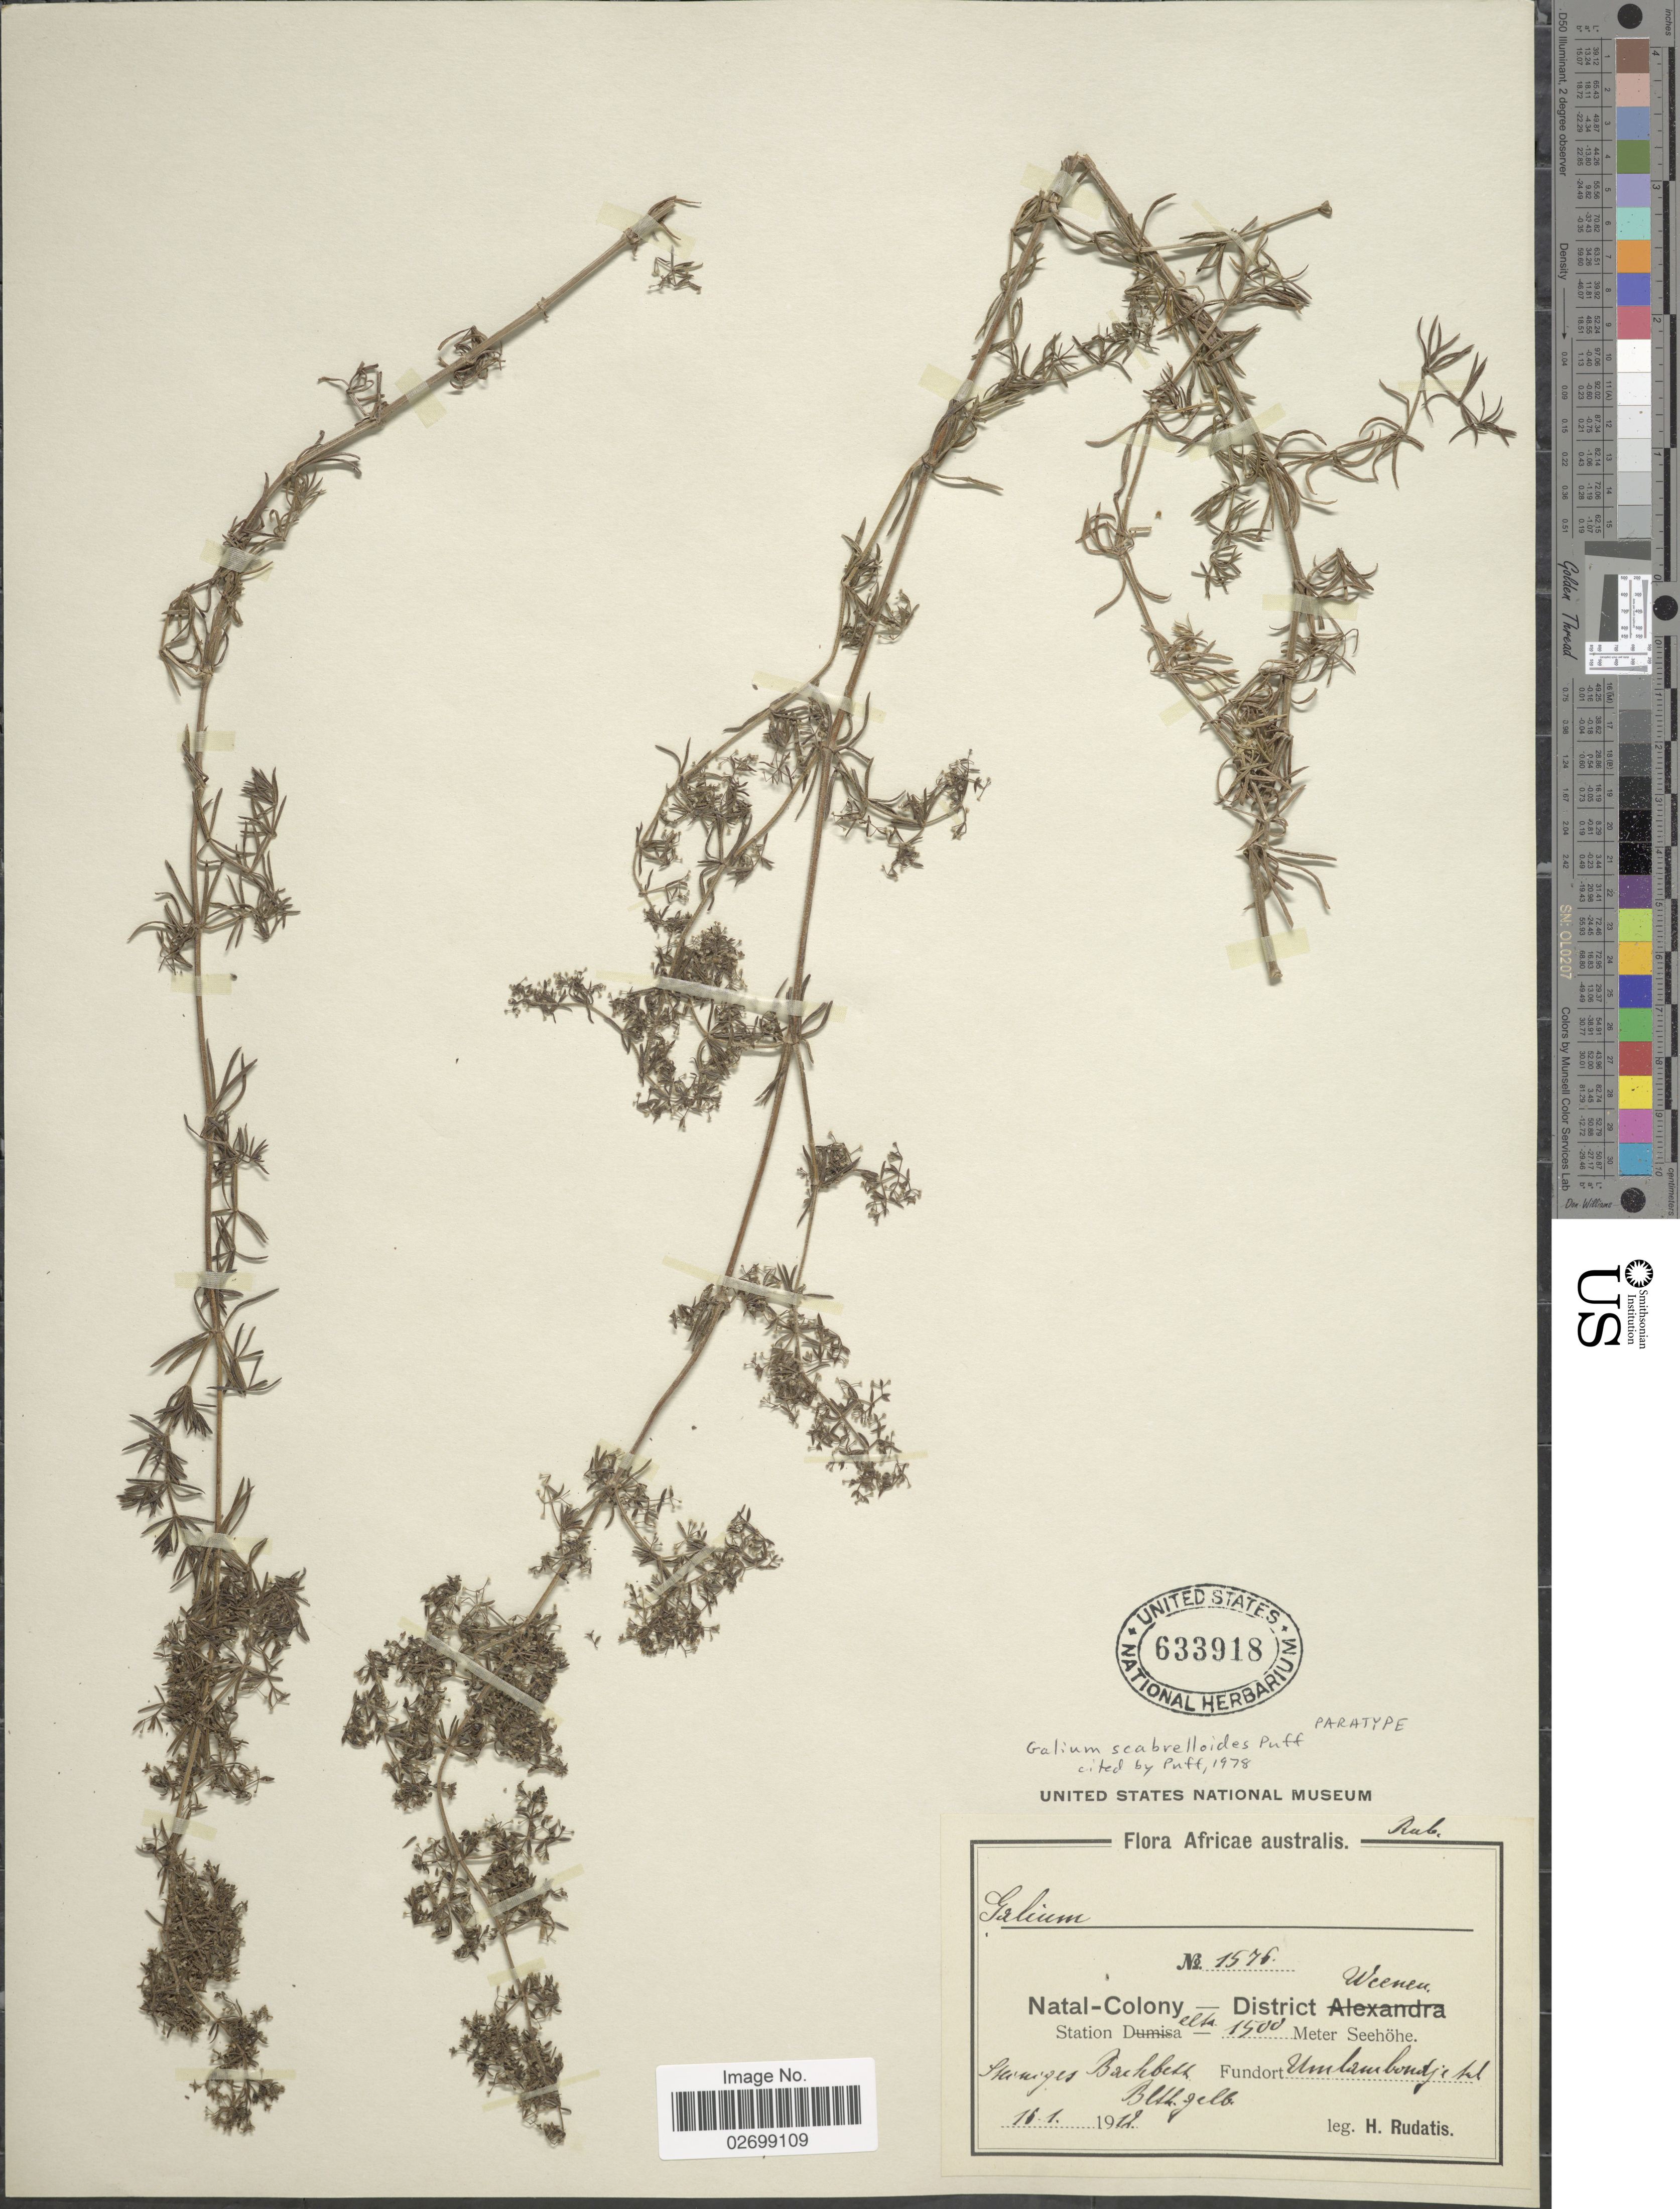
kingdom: Plantae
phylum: Tracheophyta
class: Magnoliopsida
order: Gentianales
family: Rubiaceae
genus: Galium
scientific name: Galium scabrelloides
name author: Puff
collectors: H. Rudatis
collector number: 1576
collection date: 1912-01-16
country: South Africa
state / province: KwaZulu-Natal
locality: Natal-Colony, District Weenen, Station elsa., Umlambondjetel [interpreted]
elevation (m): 1500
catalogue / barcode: US 633918